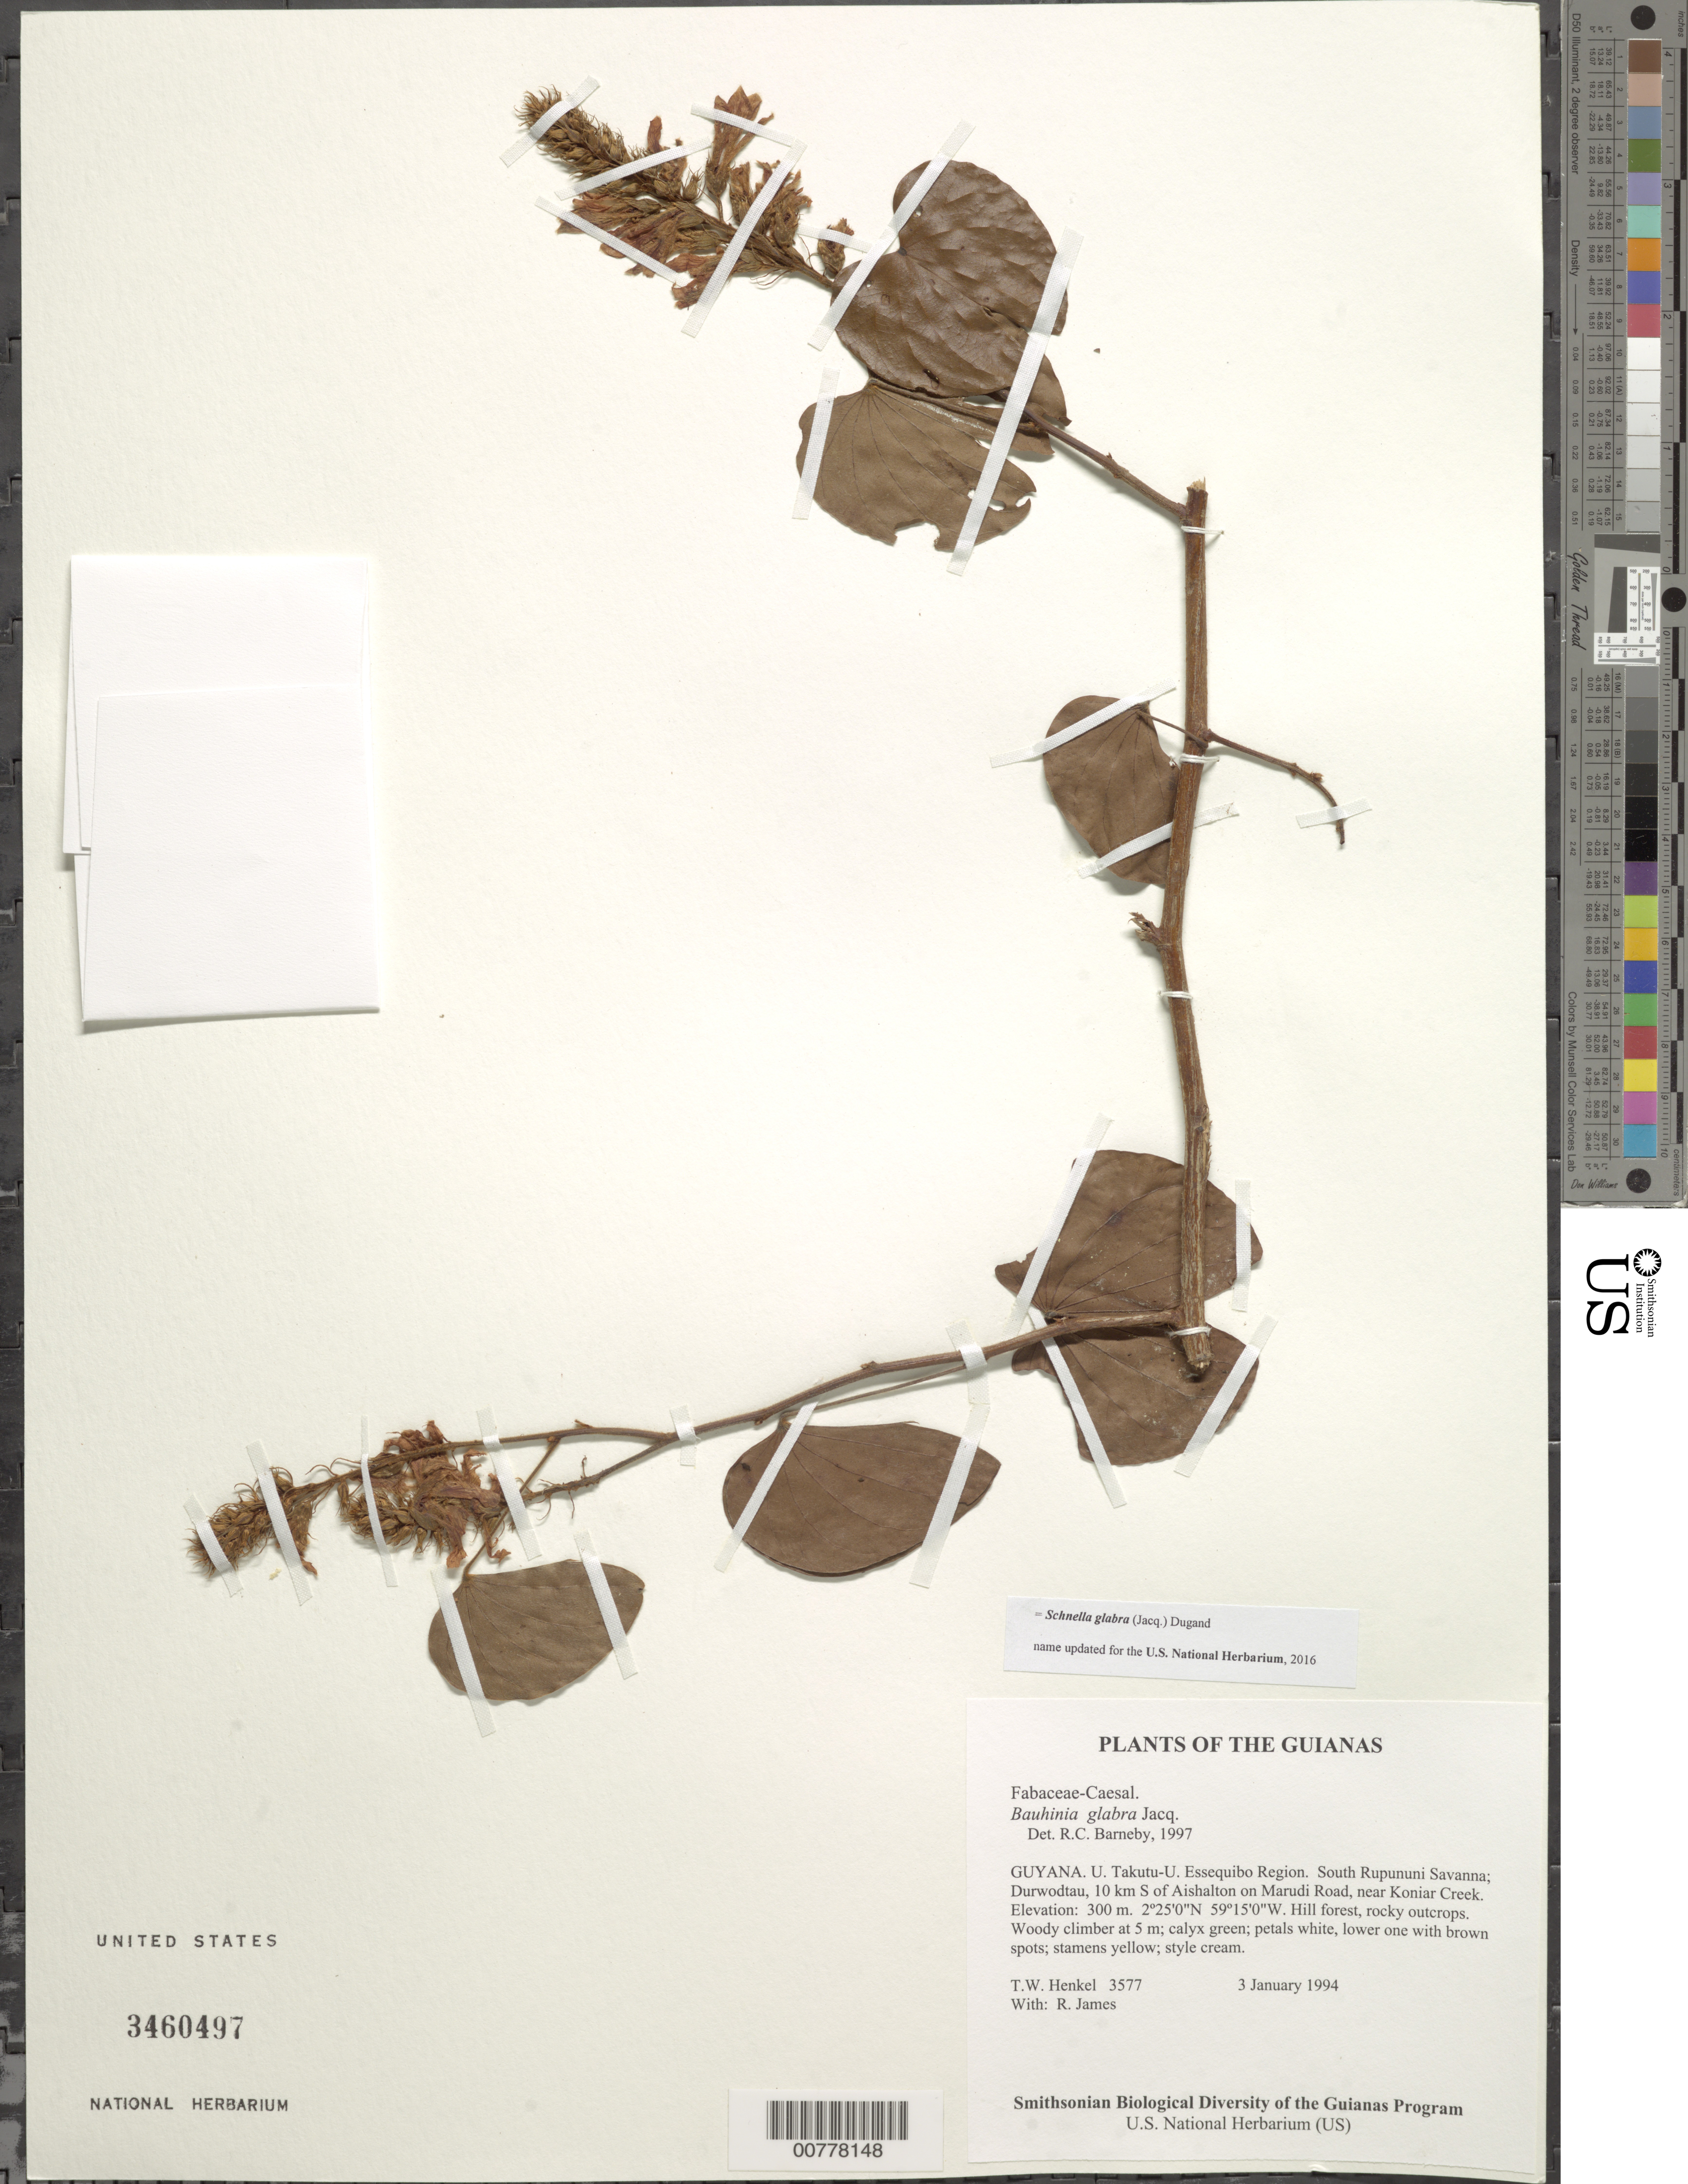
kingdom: Plantae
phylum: Tracheophyta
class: Magnoliopsida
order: Fabales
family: Fabaceae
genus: Schnella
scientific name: Schnella glabra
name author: (Jacq.) Dugand G.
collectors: T. Henkel & R. James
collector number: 3577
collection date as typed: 3 January 1994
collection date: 1994-01-03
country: Guyana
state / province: U. Takutu-U. Essequibo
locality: South Rupununi Savanna; Durwodtau, 10 km S of Aishalton on Marudi Road, near Koniar Creek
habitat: Hill forest, rocky outcrops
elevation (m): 300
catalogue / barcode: US 3460497